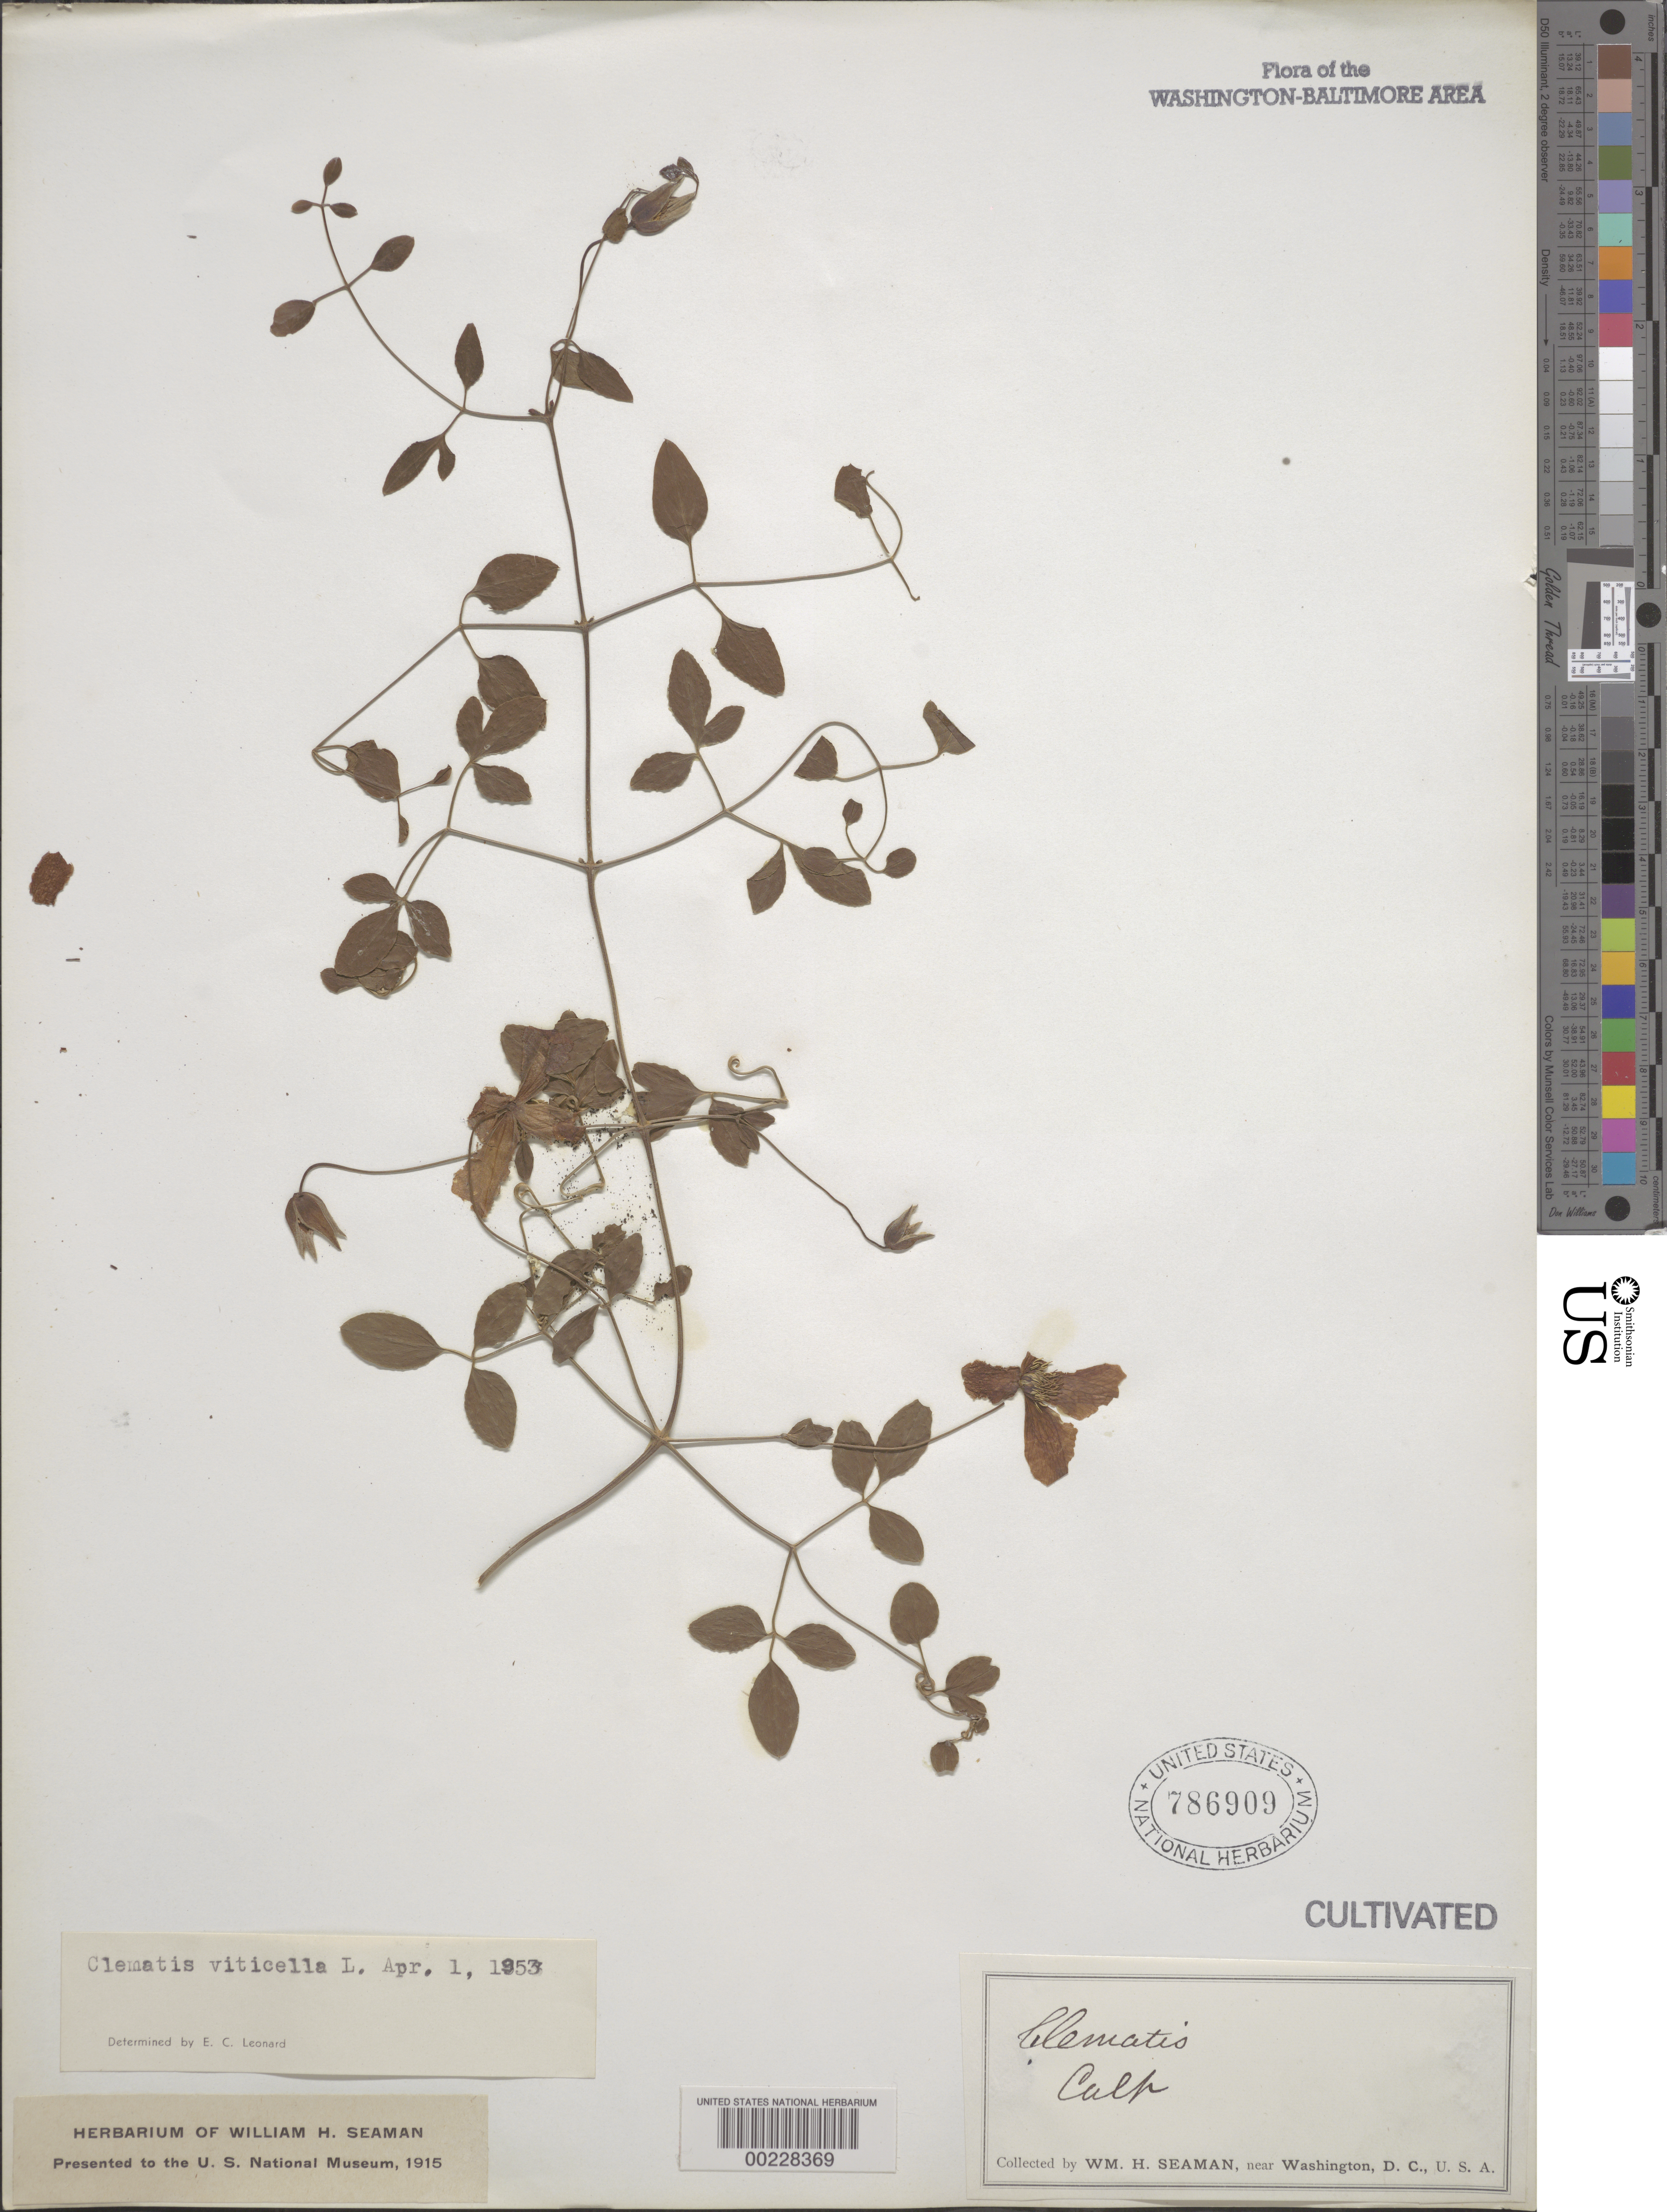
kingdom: Plantae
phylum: Tracheophyta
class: Magnoliopsida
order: Ranunculales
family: Ranunculaceae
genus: Clematis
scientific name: Clematis viticella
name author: L.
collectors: W. Seaman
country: United States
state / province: District of Columbia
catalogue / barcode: US 786909